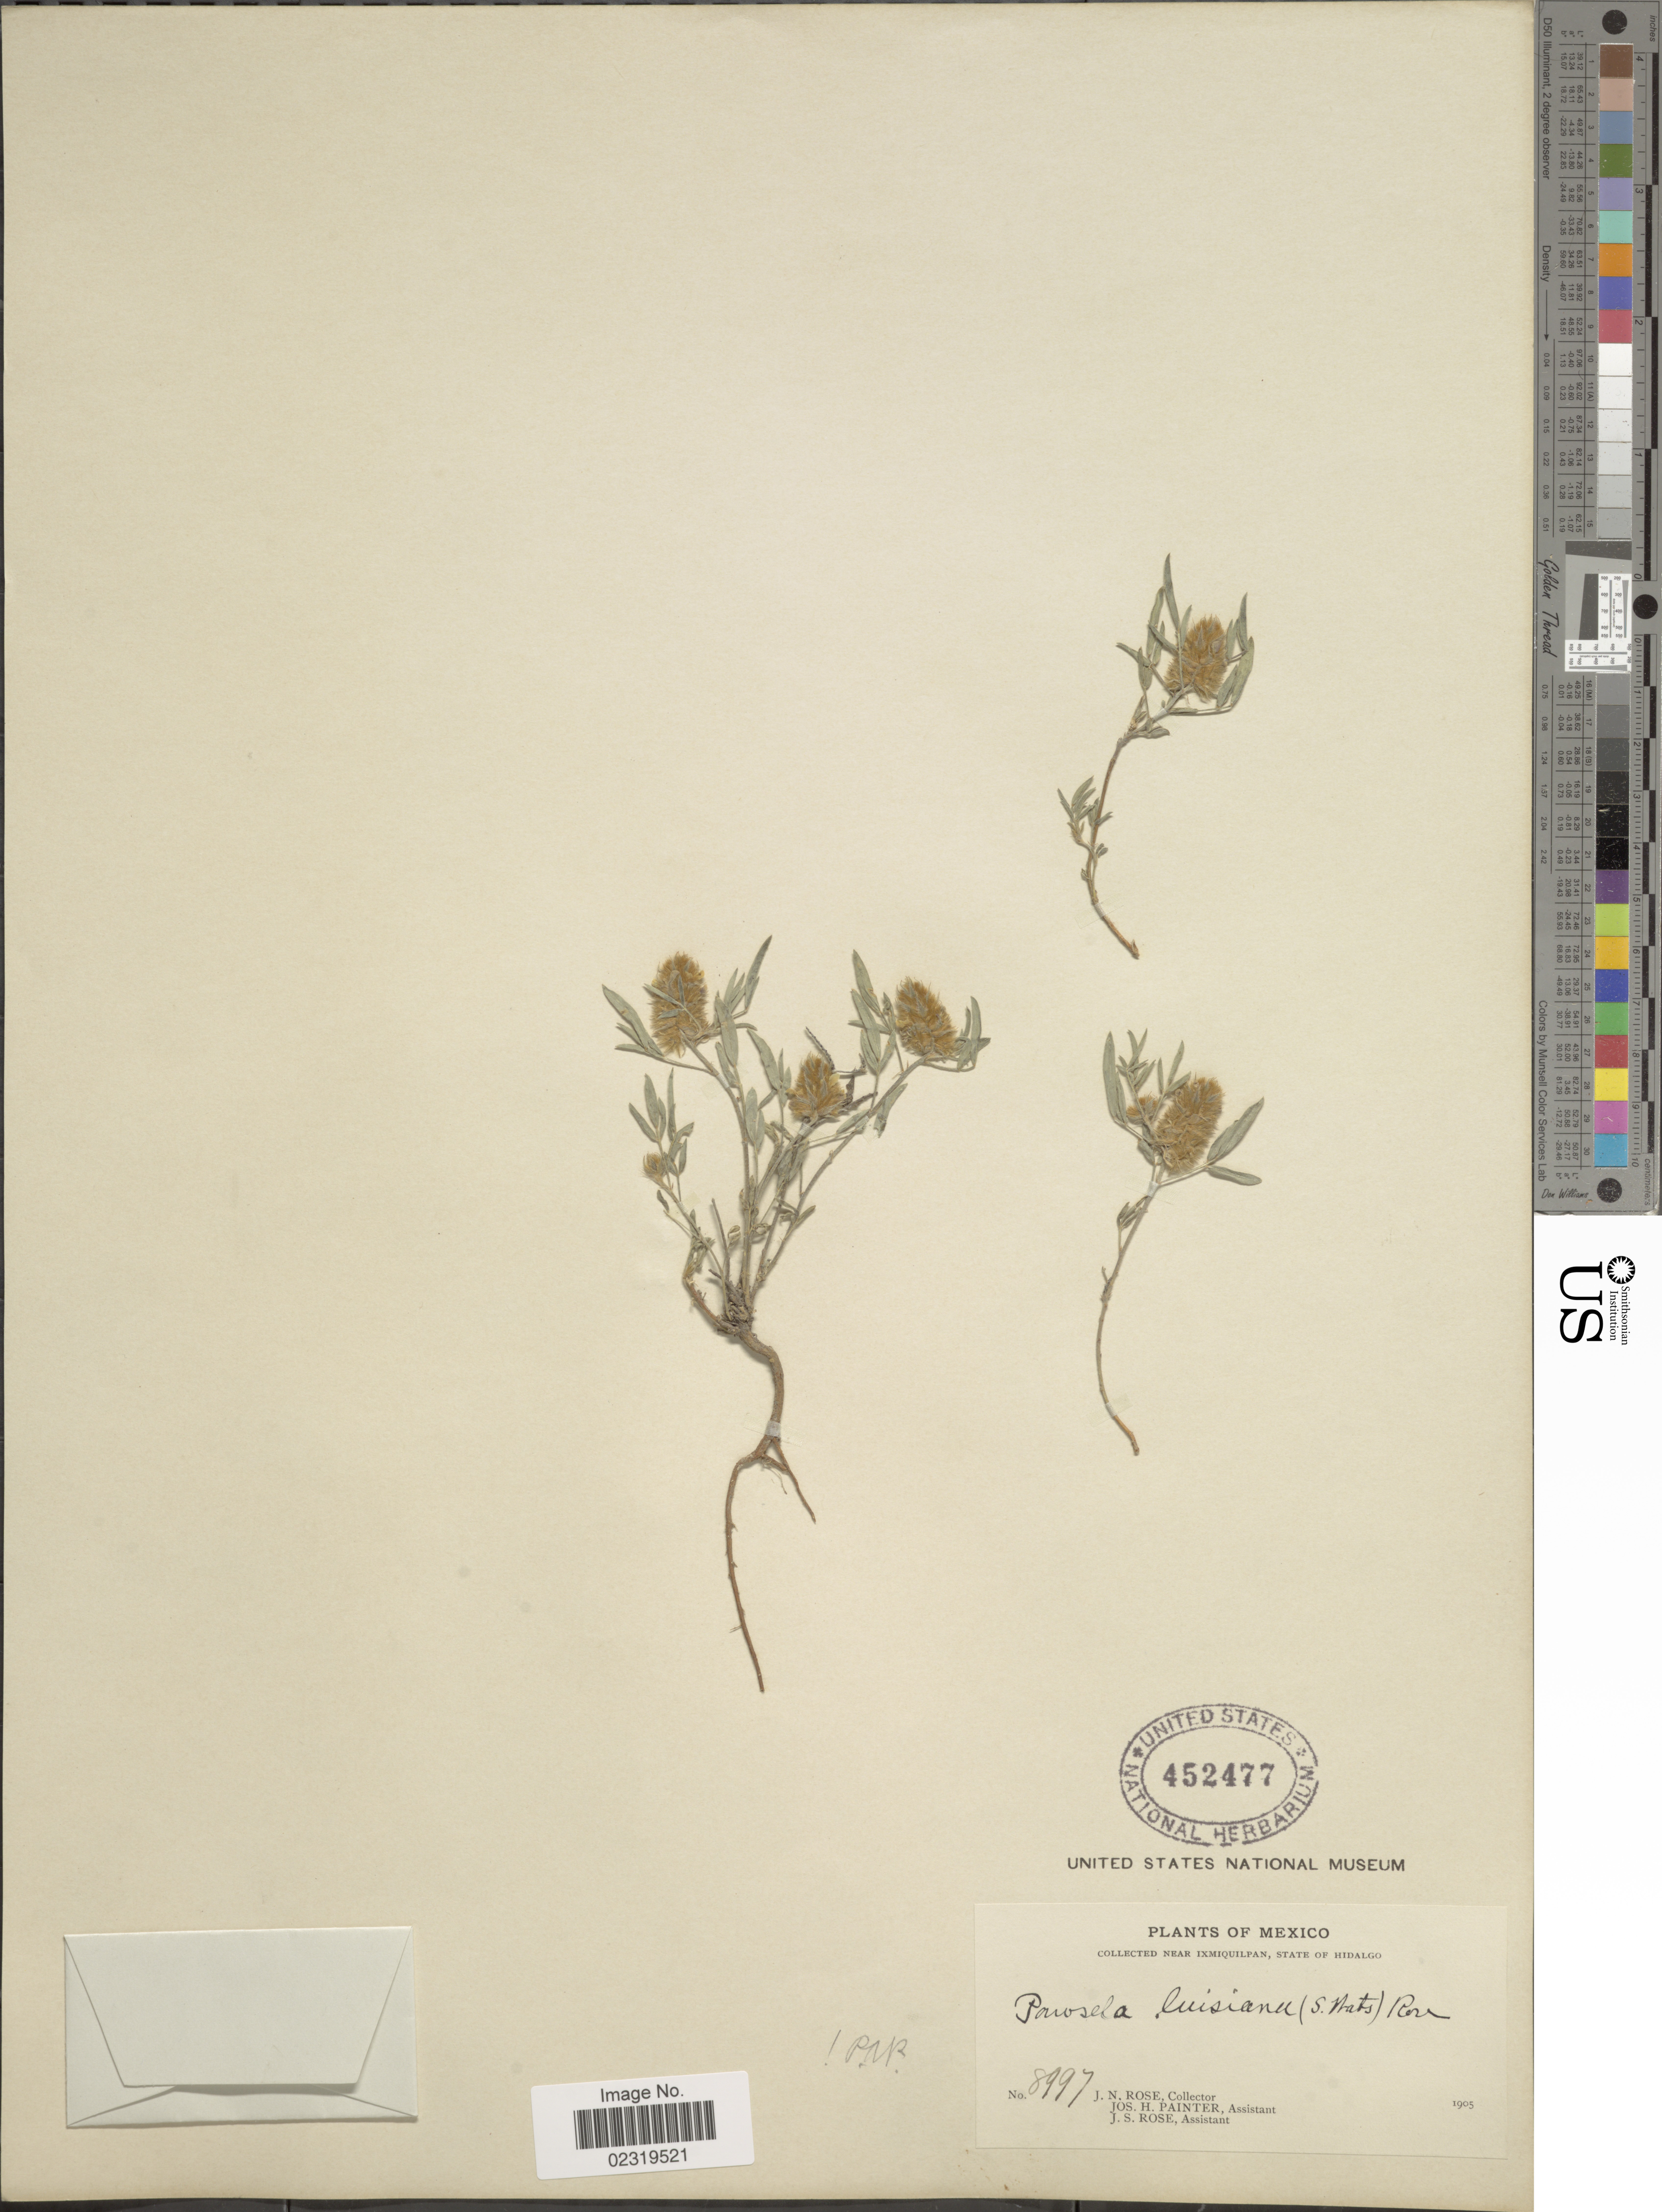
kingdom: Plantae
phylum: Tracheophyta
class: Magnoliopsida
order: Fabales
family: Fabaceae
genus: Dalea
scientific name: Dalea luisana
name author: S. Watson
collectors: J. N. Rose, J. H. Painter & J. S. Rose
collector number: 8997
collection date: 1905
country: Mexico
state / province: Hidalgo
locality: Near Ixmiquilpan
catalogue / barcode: US 452477